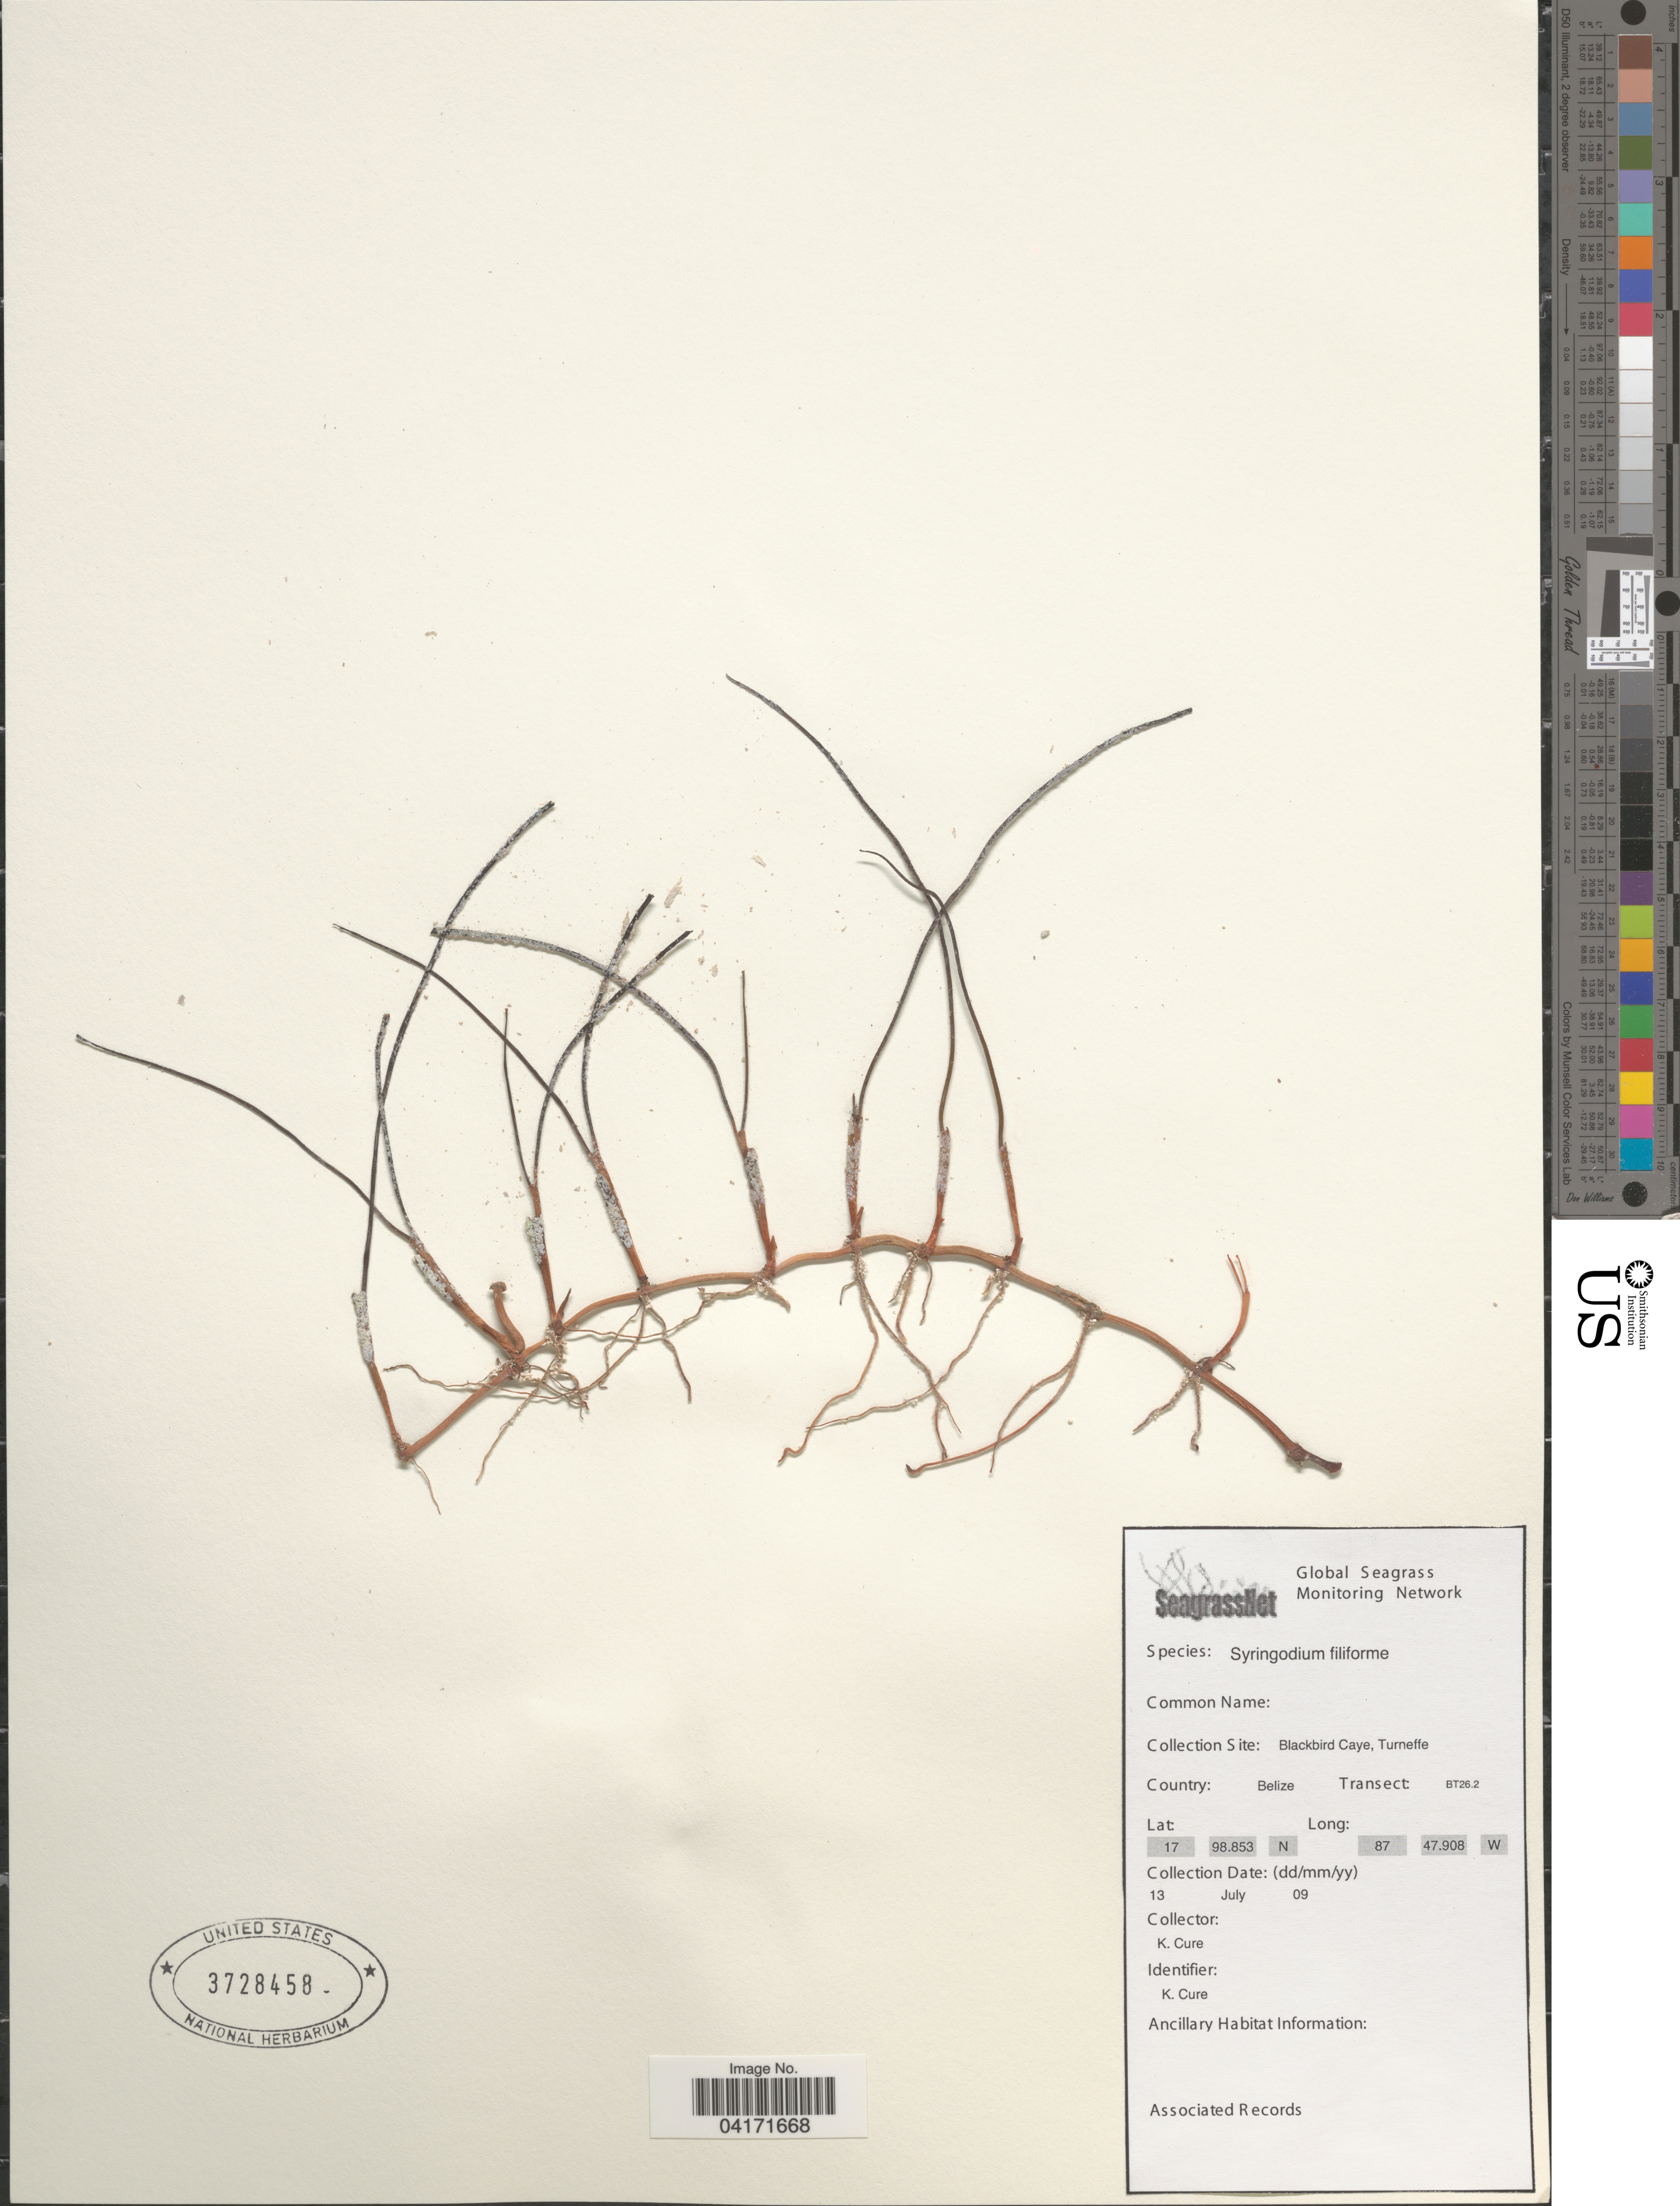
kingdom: Plantae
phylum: Tracheophyta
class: Liliopsida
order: Alismatales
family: Cymodoceaceae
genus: Syringodium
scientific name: Syringodium filiforme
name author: Kütz.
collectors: K. Cure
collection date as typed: Transcribed d/m/y: 13/7/9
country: Belize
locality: Blackbird Caye, Turneffe. Transect: BT26.2.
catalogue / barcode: US 3728458